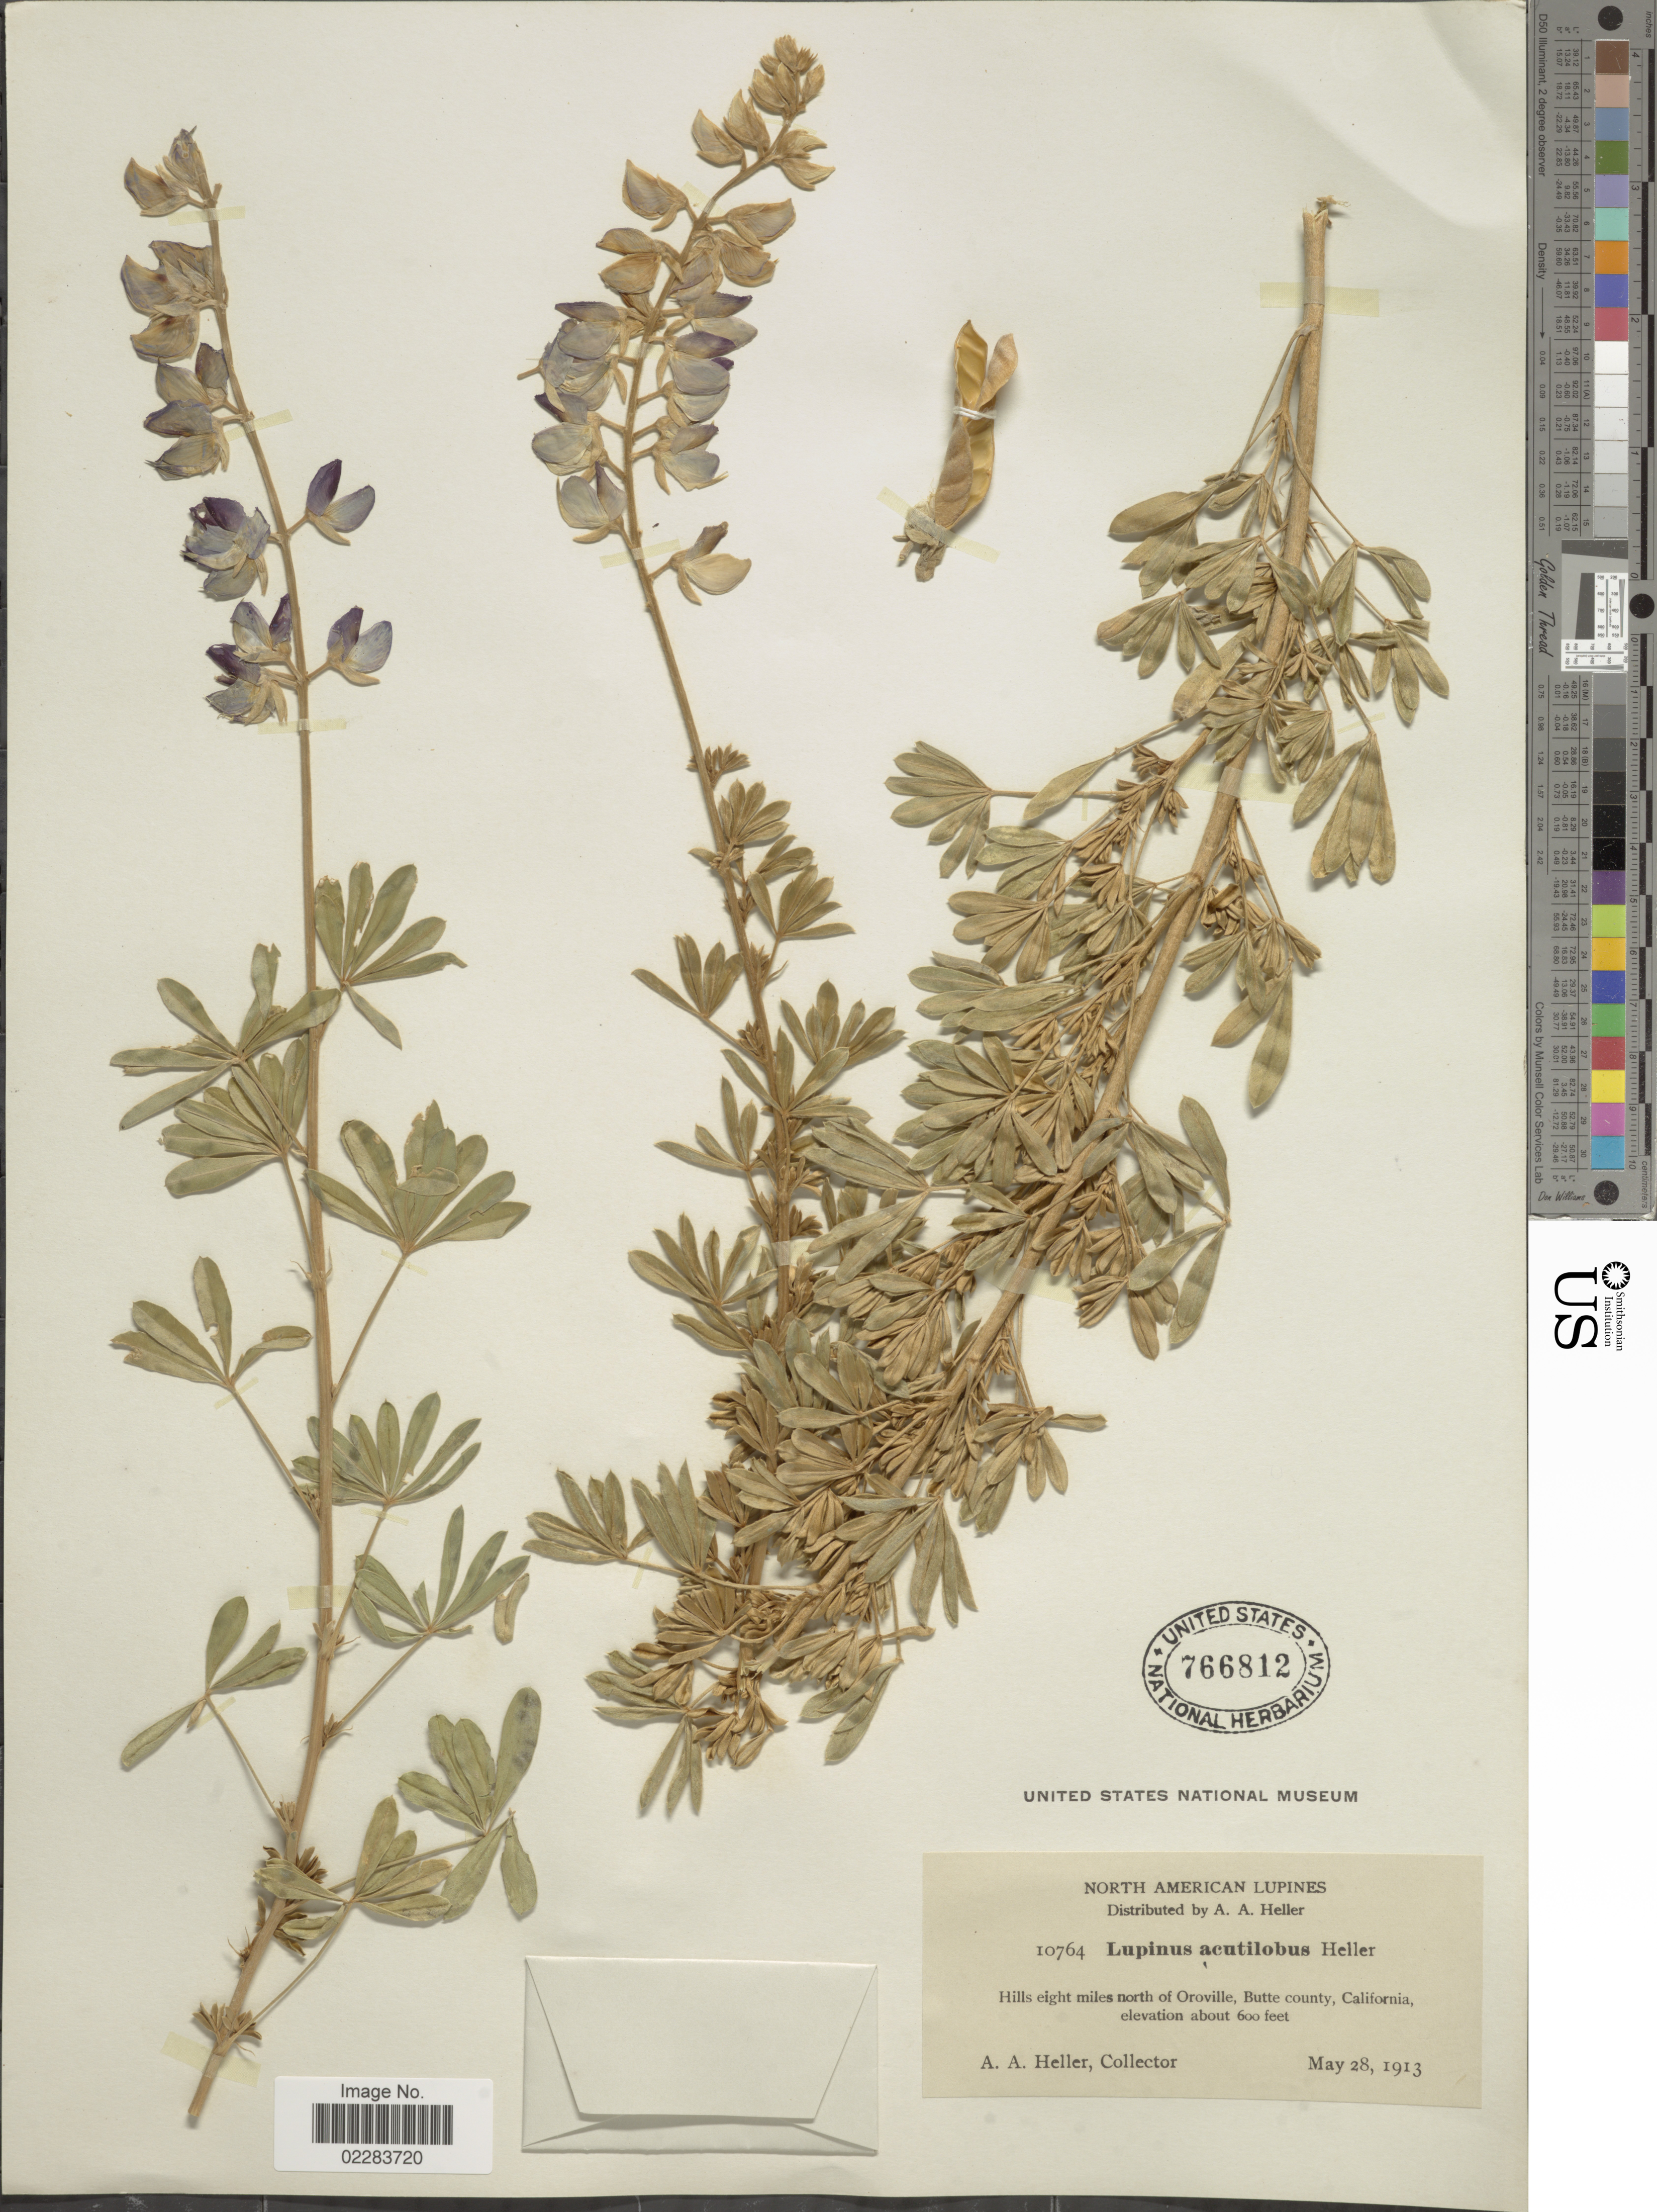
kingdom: Plantae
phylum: Tracheophyta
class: Magnoliopsida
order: Fabales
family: Fabaceae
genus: Lupinus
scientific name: Lupinus albifrons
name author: Benth.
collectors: A. A. Heller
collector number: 10764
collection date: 1913-05-28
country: United States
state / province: California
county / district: Butte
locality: Hills eight miles north of Oroville, Butte County.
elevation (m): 183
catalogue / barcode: US 766812